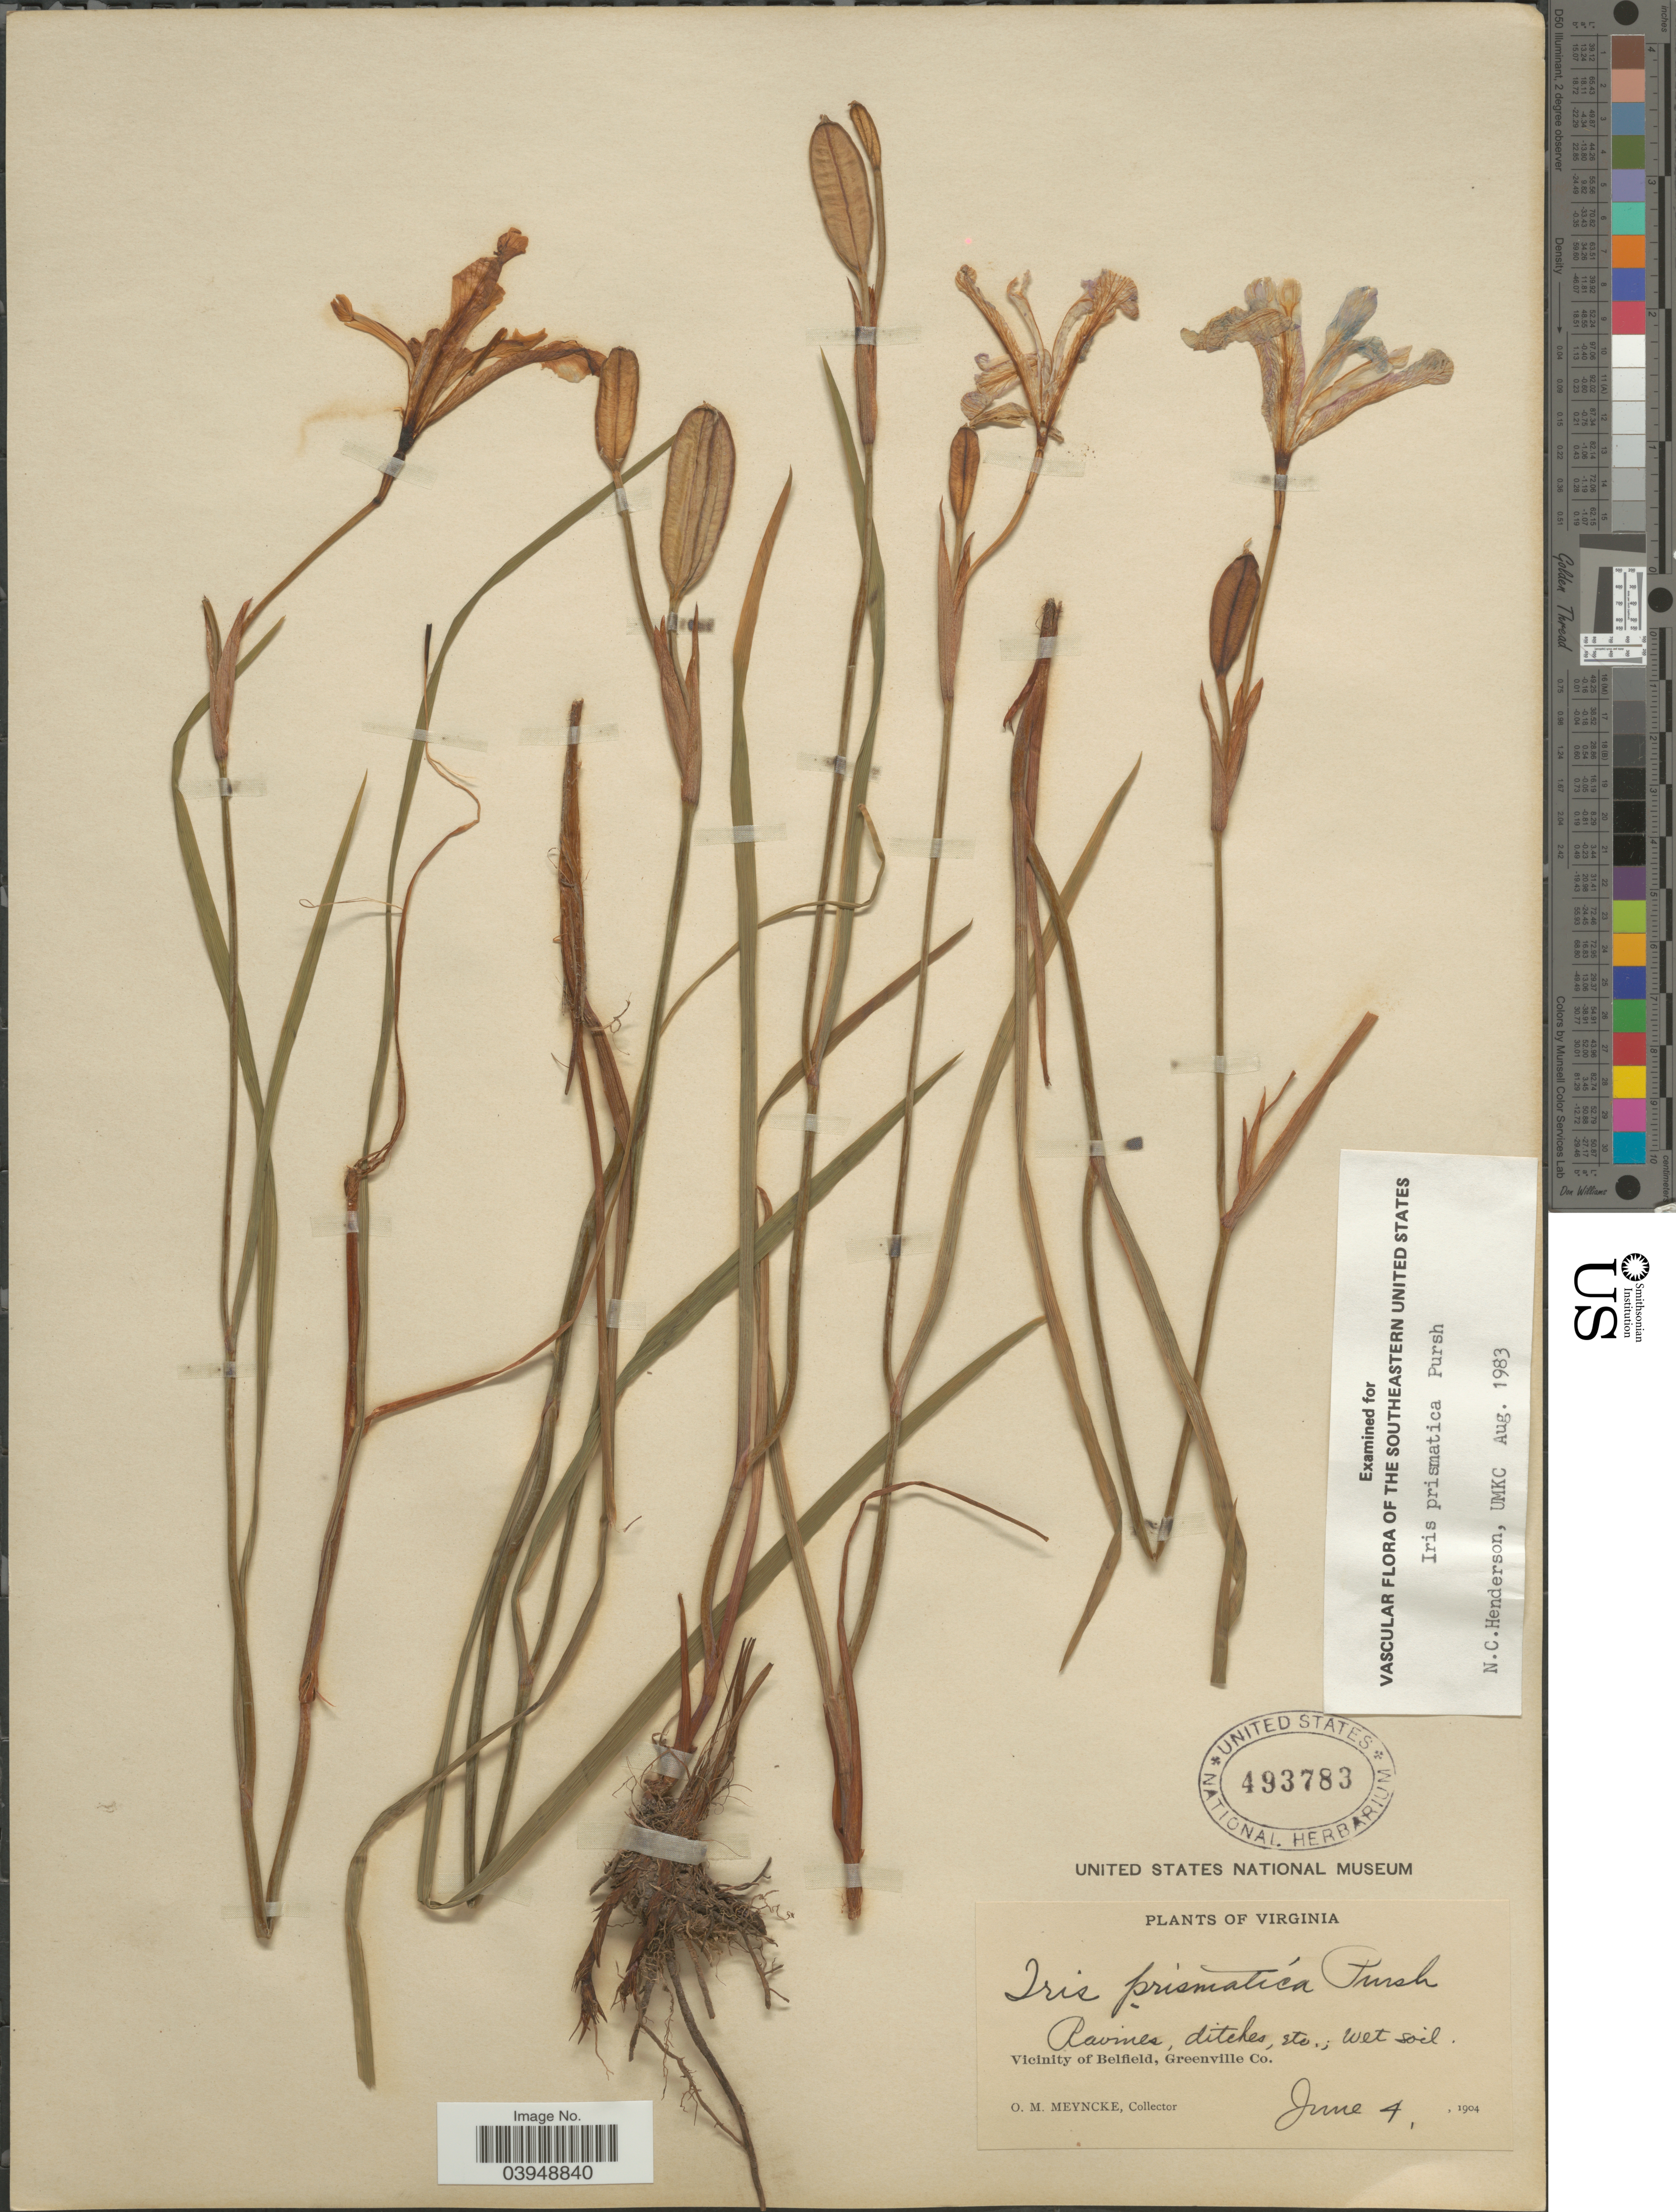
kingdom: Plantae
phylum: Tracheophyta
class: Liliopsida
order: Asparagales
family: Iridaceae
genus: Iris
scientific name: Iris prismatica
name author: Pursh ex Ker Gawl.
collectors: O. Meyncke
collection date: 1904-06-04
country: United States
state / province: Virginia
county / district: Greensville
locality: Vicinity of Belfield, Greenville Co.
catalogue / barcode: US 493783